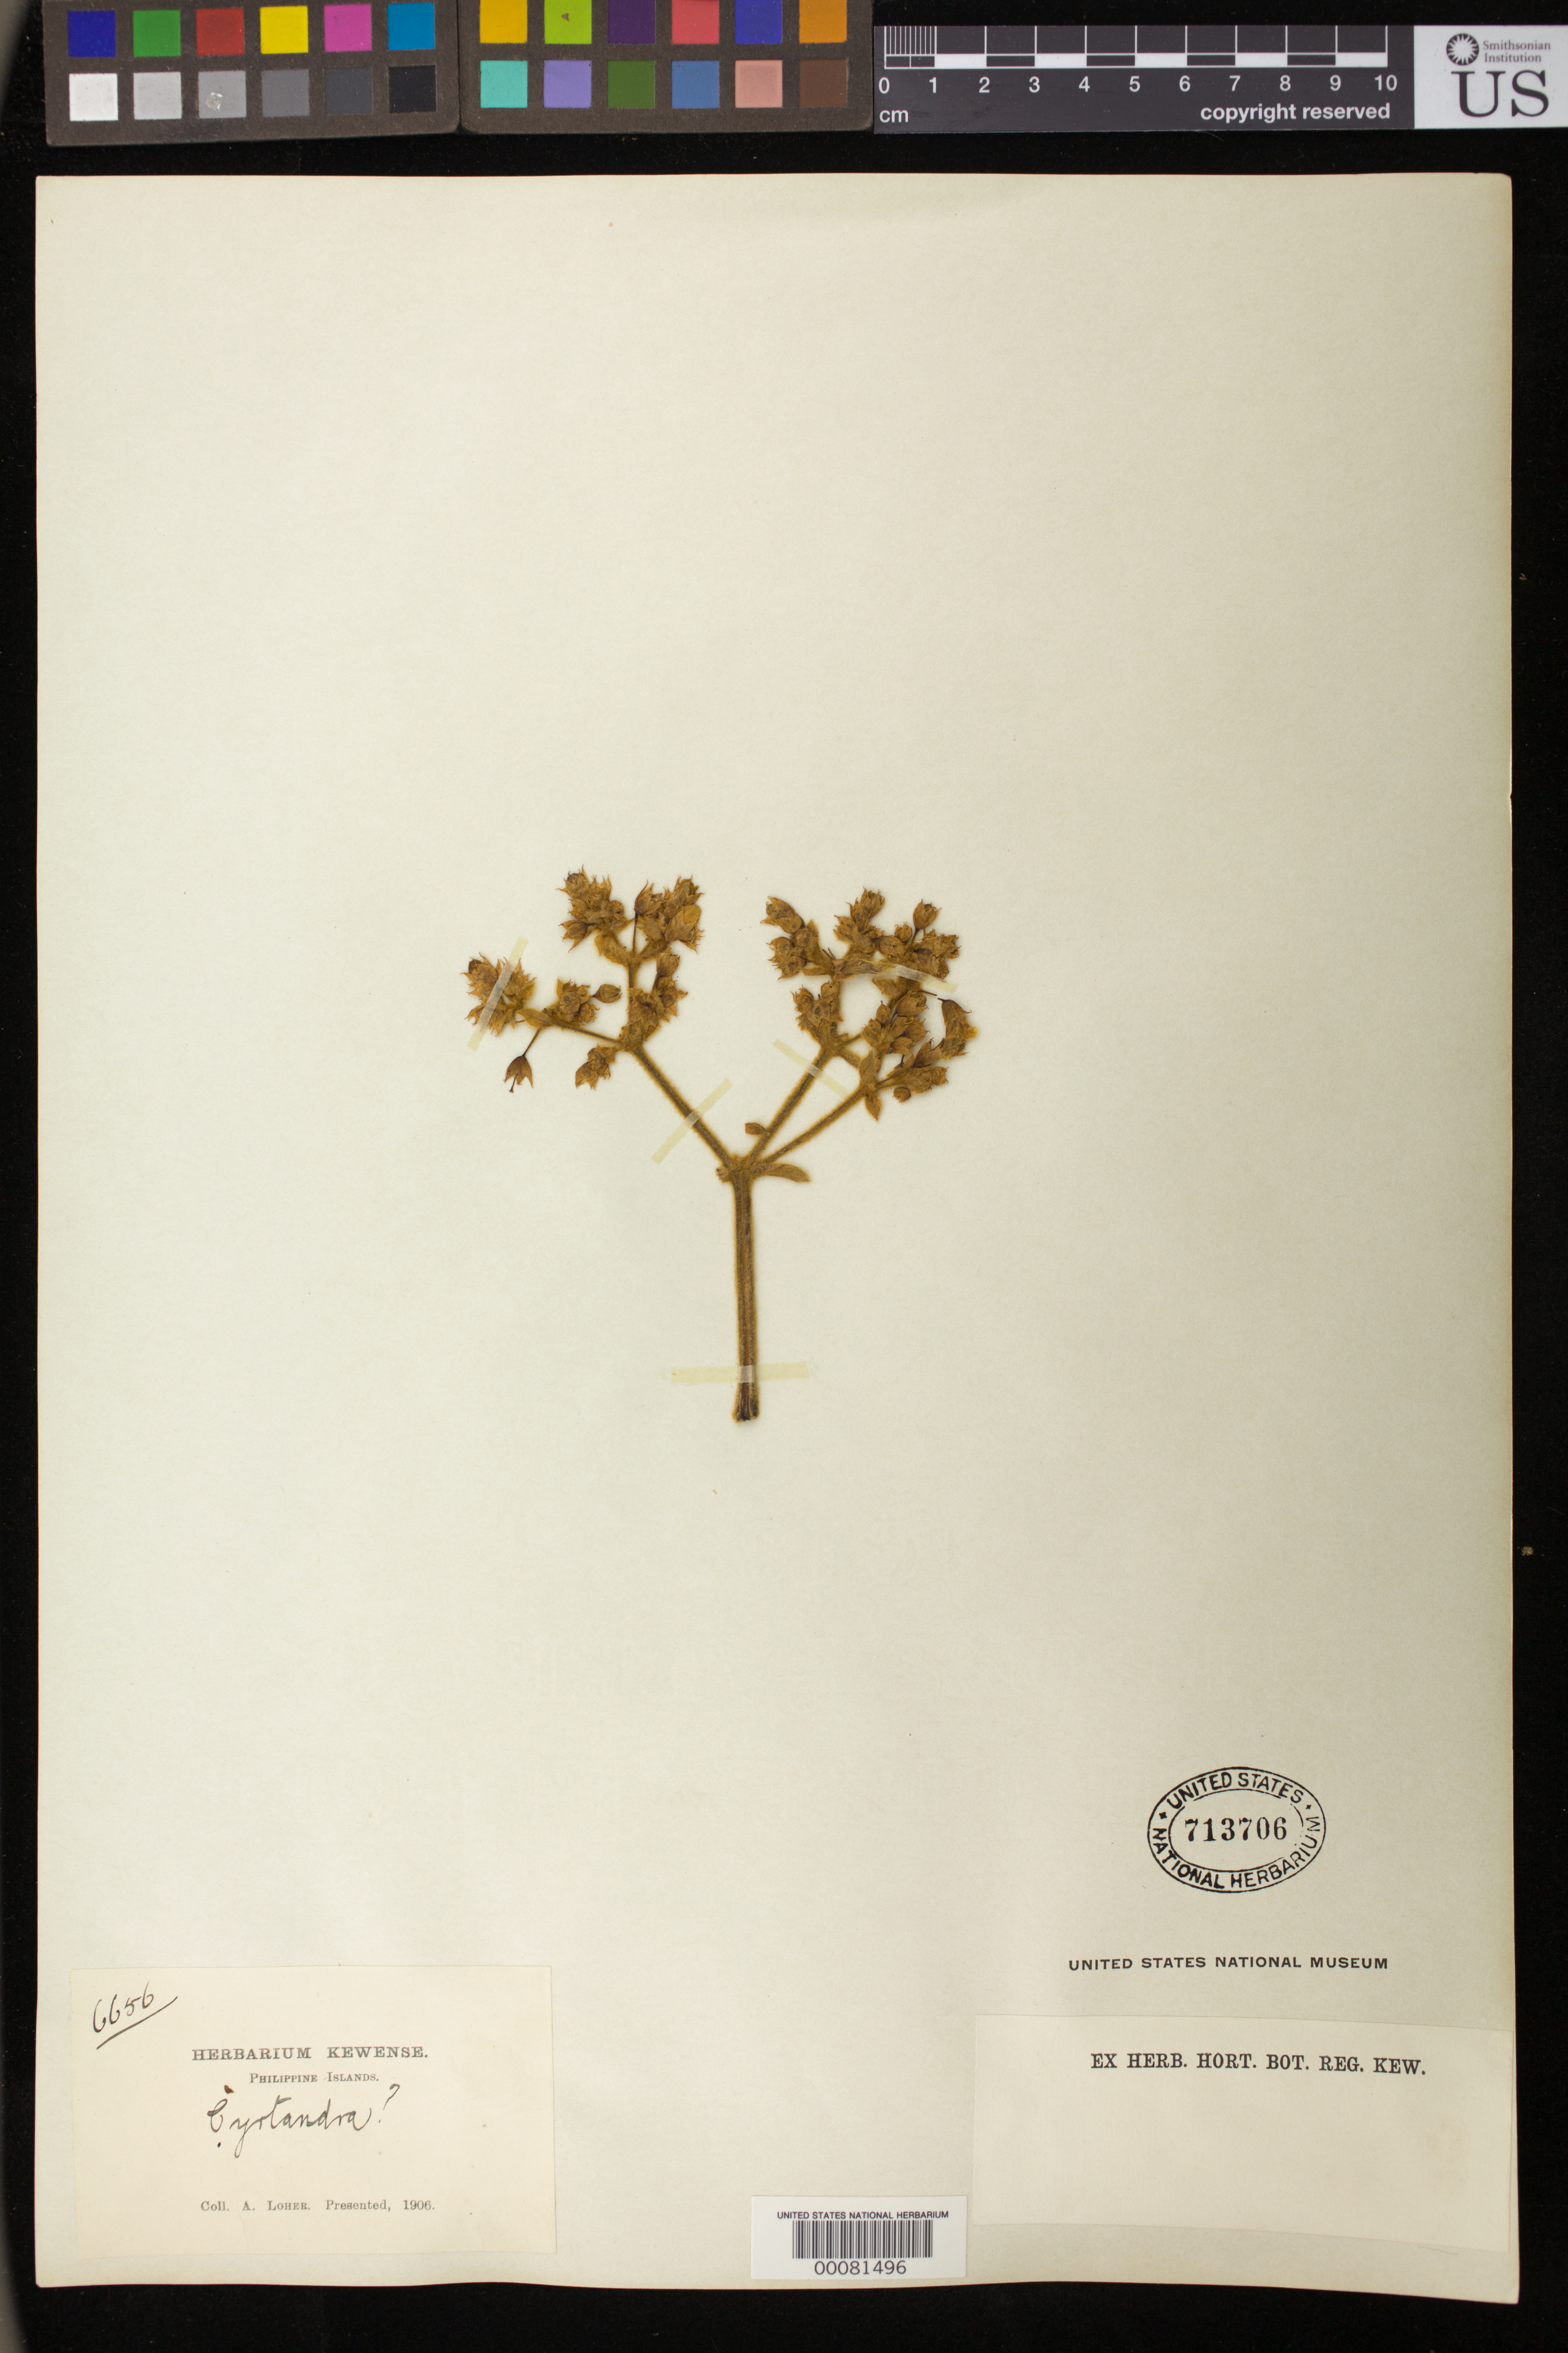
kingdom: Plantae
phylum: Tracheophyta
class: Magnoliopsida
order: Lamiales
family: Gesneriaceae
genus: Cyrtandra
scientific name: Cyrtandra sp.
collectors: A. Loher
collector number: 6656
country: Philippines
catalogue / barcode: US 713706